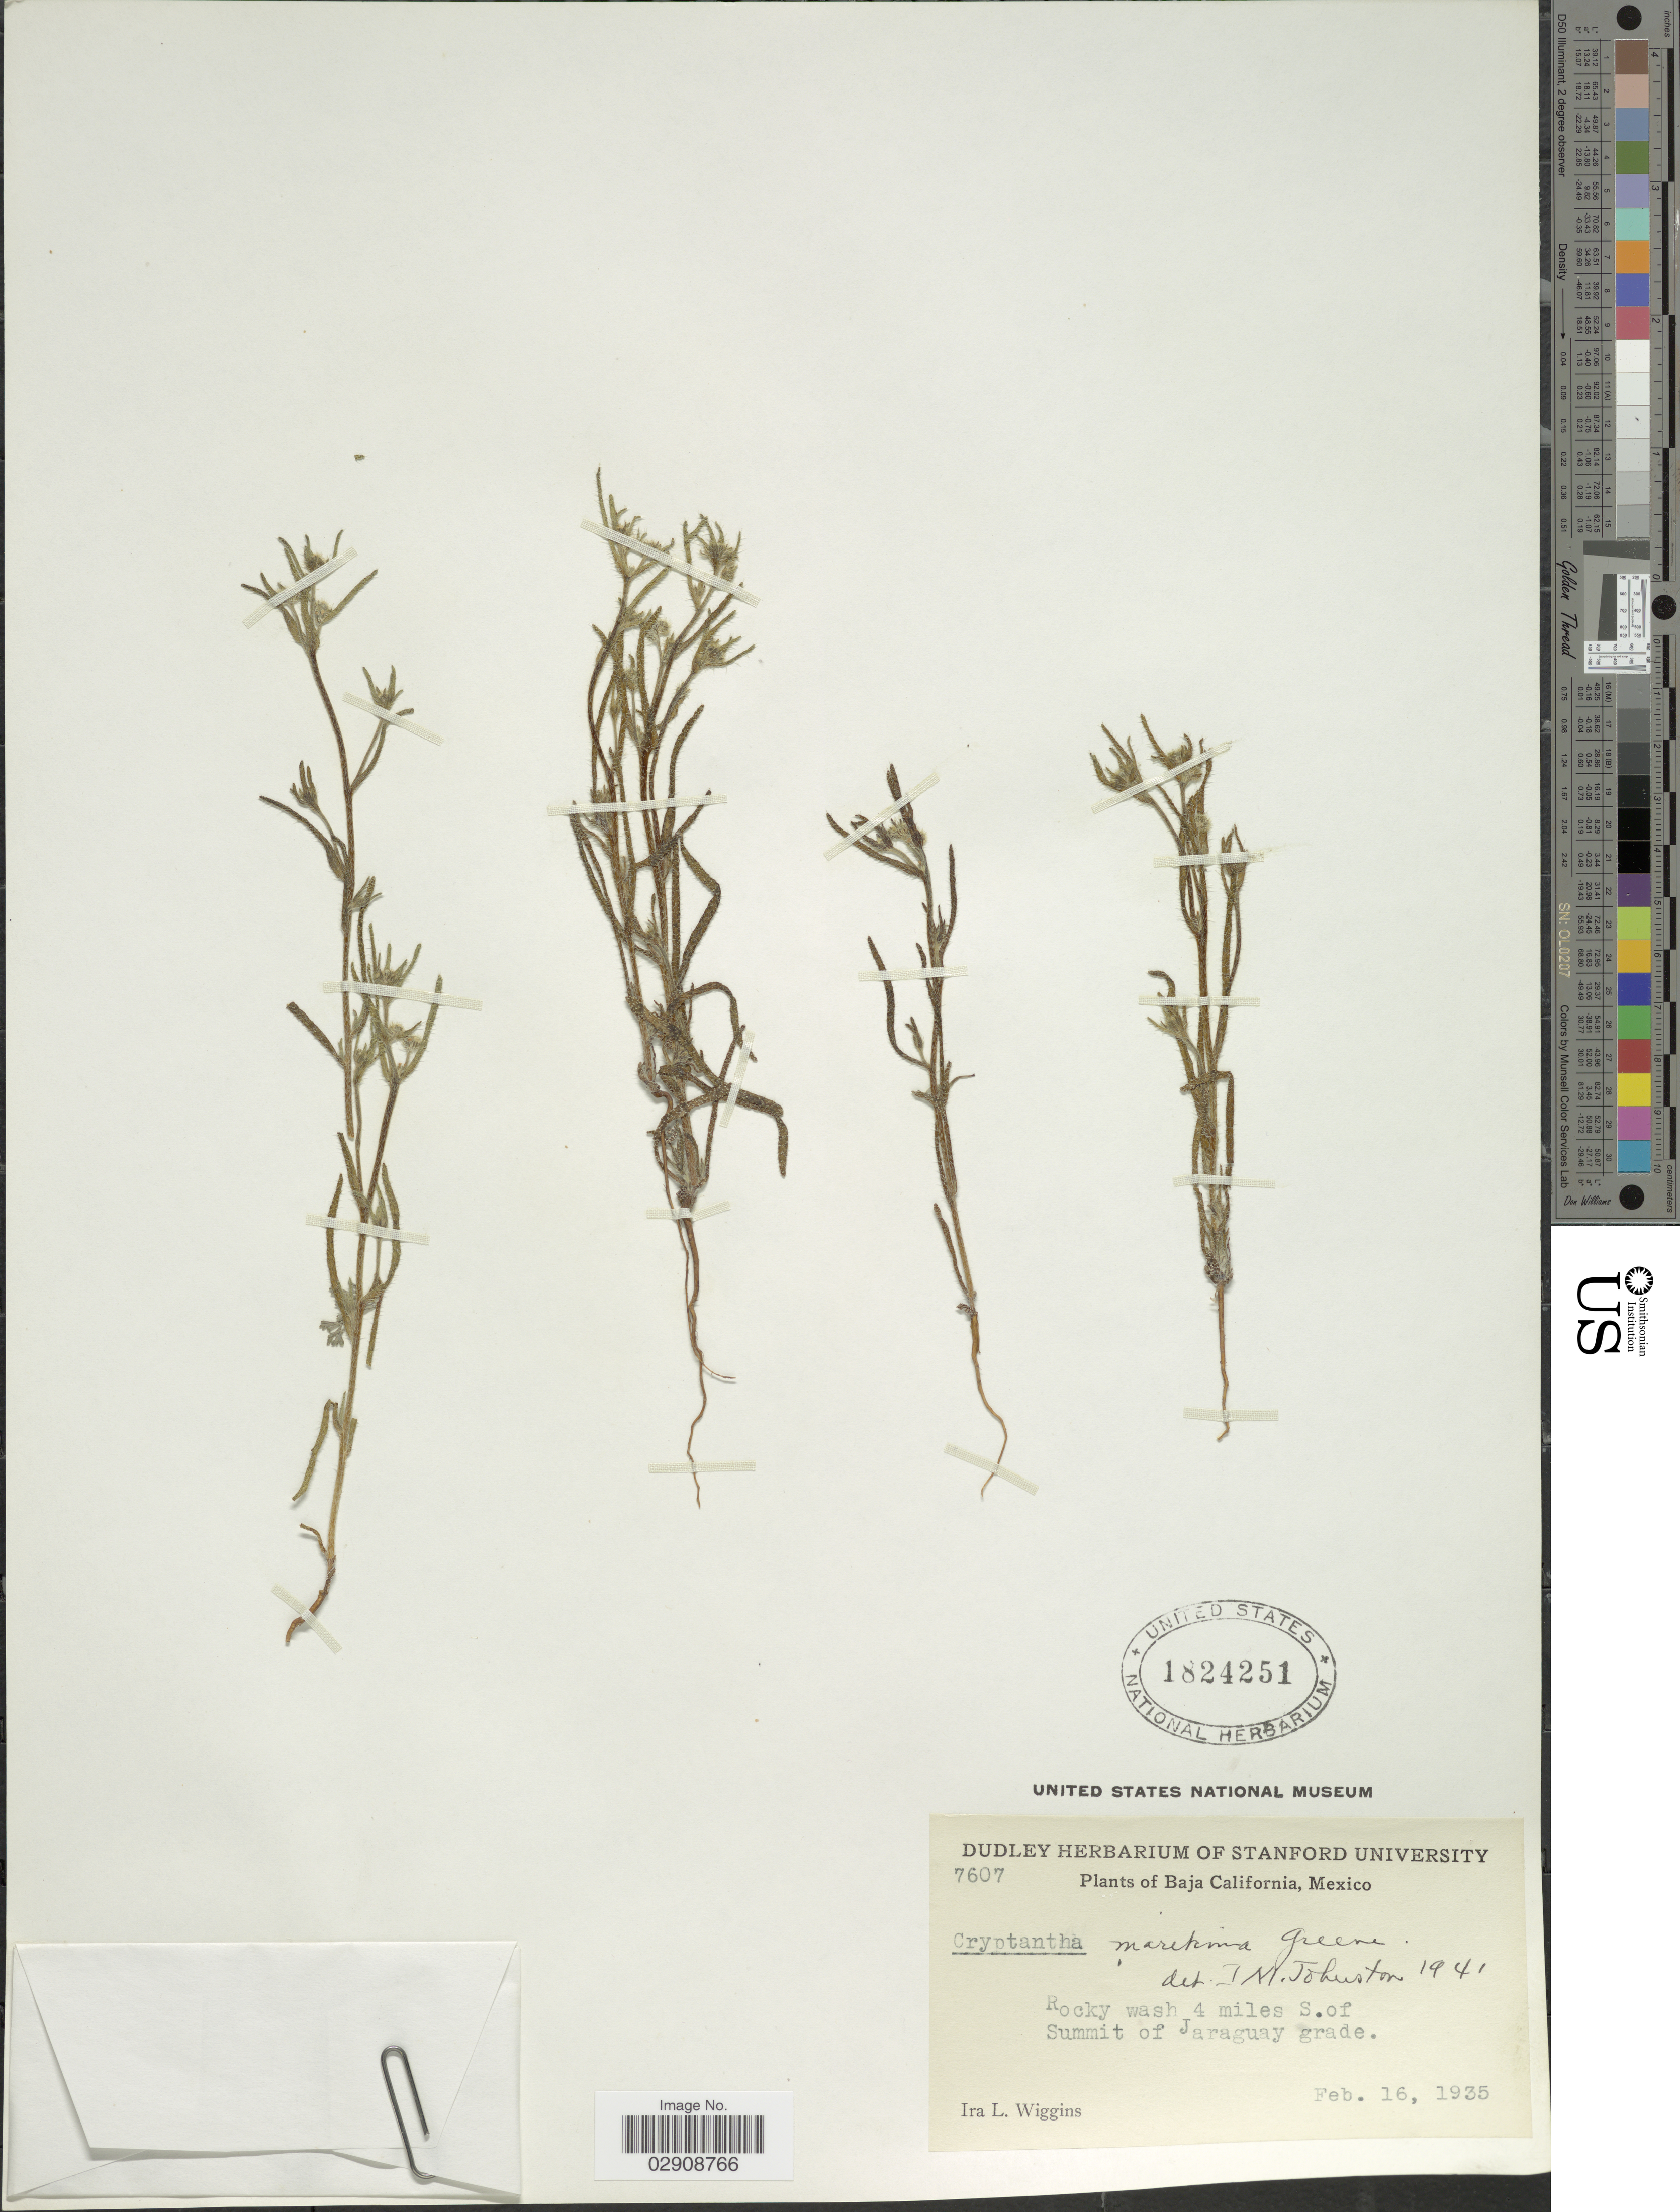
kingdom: Plantae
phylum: Tracheophyta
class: Magnoliopsida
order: Boraginales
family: Boraginaceae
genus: Cryptantha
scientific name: Cryptantha maritima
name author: (Greene) Greene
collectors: I. L. Wiggins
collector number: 7607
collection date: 1935-02-16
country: Mexico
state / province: Baja California Norte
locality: Rocky wash 4 miles S. of Summit of Jaraguay grade.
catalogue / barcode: US 1824251